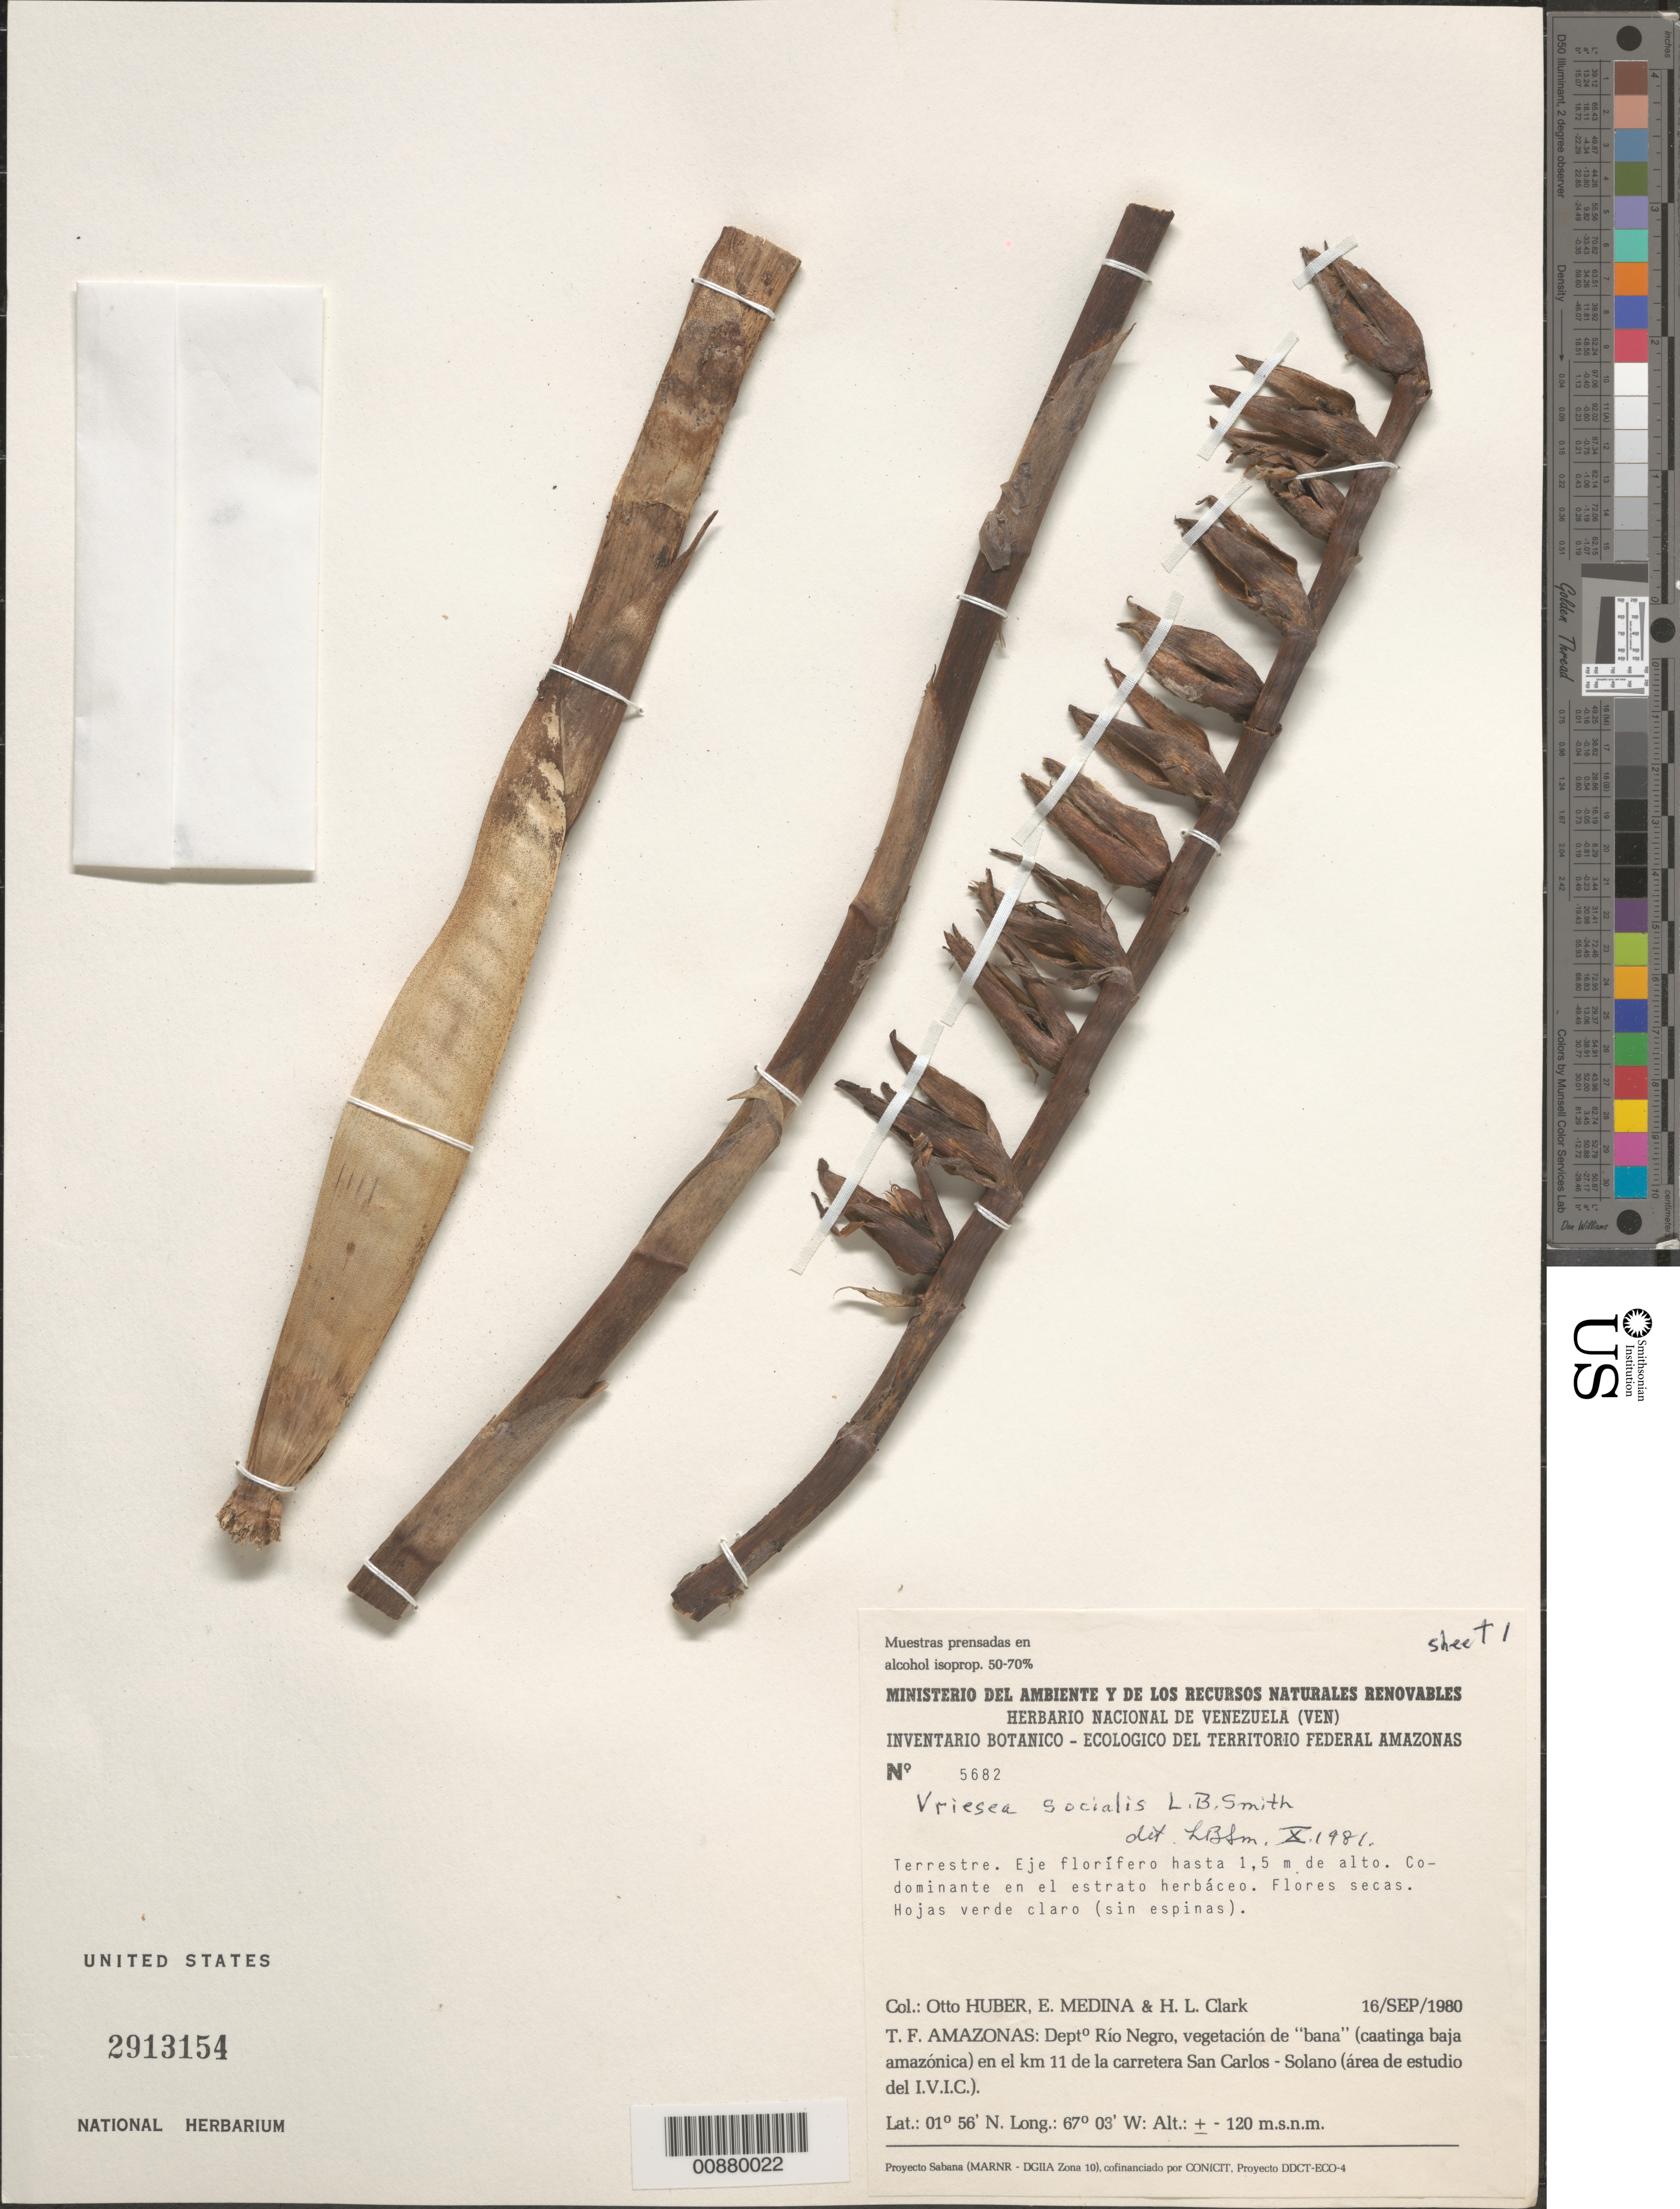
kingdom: Plantae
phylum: Tracheophyta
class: Liliopsida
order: Poales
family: Bromeliaceae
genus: Vriesea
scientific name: Vriesea socialis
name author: L.B. Sm.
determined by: Smith, Lyman B., (US), NMNH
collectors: O. Huber, E. Medina & H. L. Clark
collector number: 5682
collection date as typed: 16-Sep-80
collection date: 1980-09-16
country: Venezuela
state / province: Amazonas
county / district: Río Negro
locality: San Carlos-Solano, km 11 de la carretera (área de estudio del I.V.I.C.)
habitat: Vegetación de bana; codominante en el estrato herbaceo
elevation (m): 120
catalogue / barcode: US 2913154